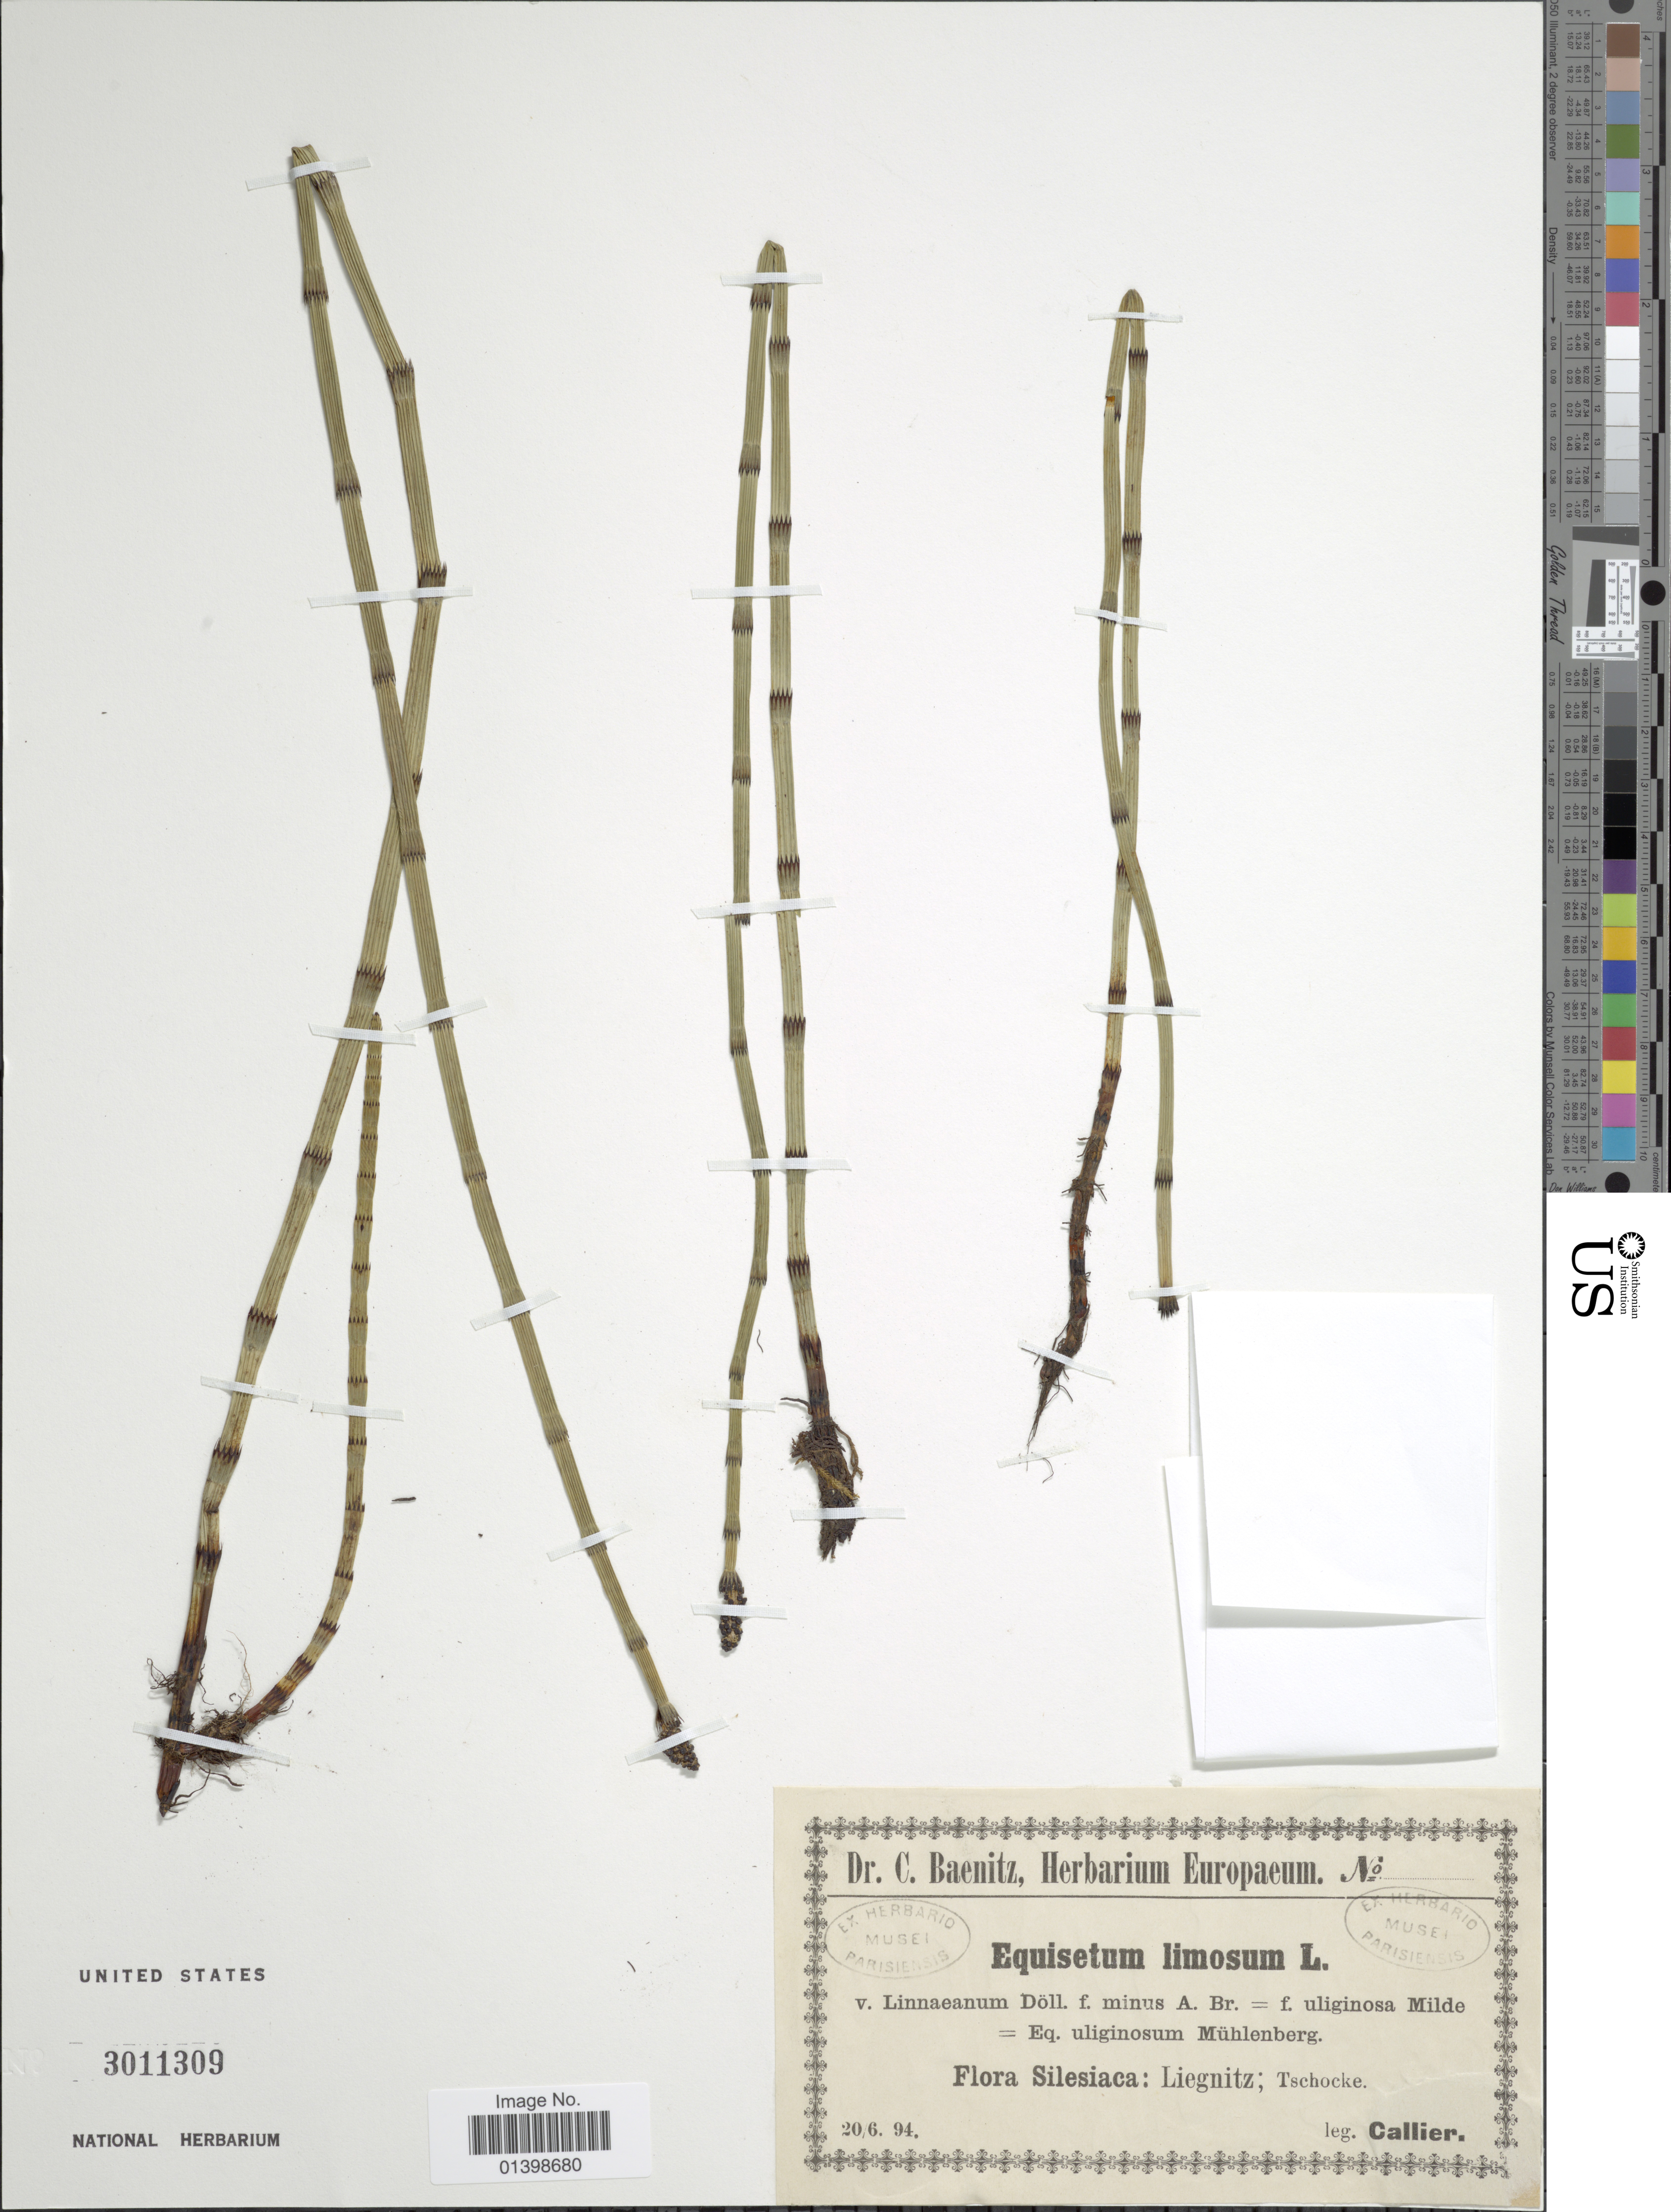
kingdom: Plantae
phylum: Tracheophyta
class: Polypodiopsida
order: Equisetales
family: Equisetaceae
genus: Equisetum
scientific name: Equisetum fluviatile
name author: L.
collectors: -- Callier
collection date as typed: Transcribed d/m/y: 20/6/94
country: Poland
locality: Silesiaca: Liegnitz; Tschocke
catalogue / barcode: US 3011309